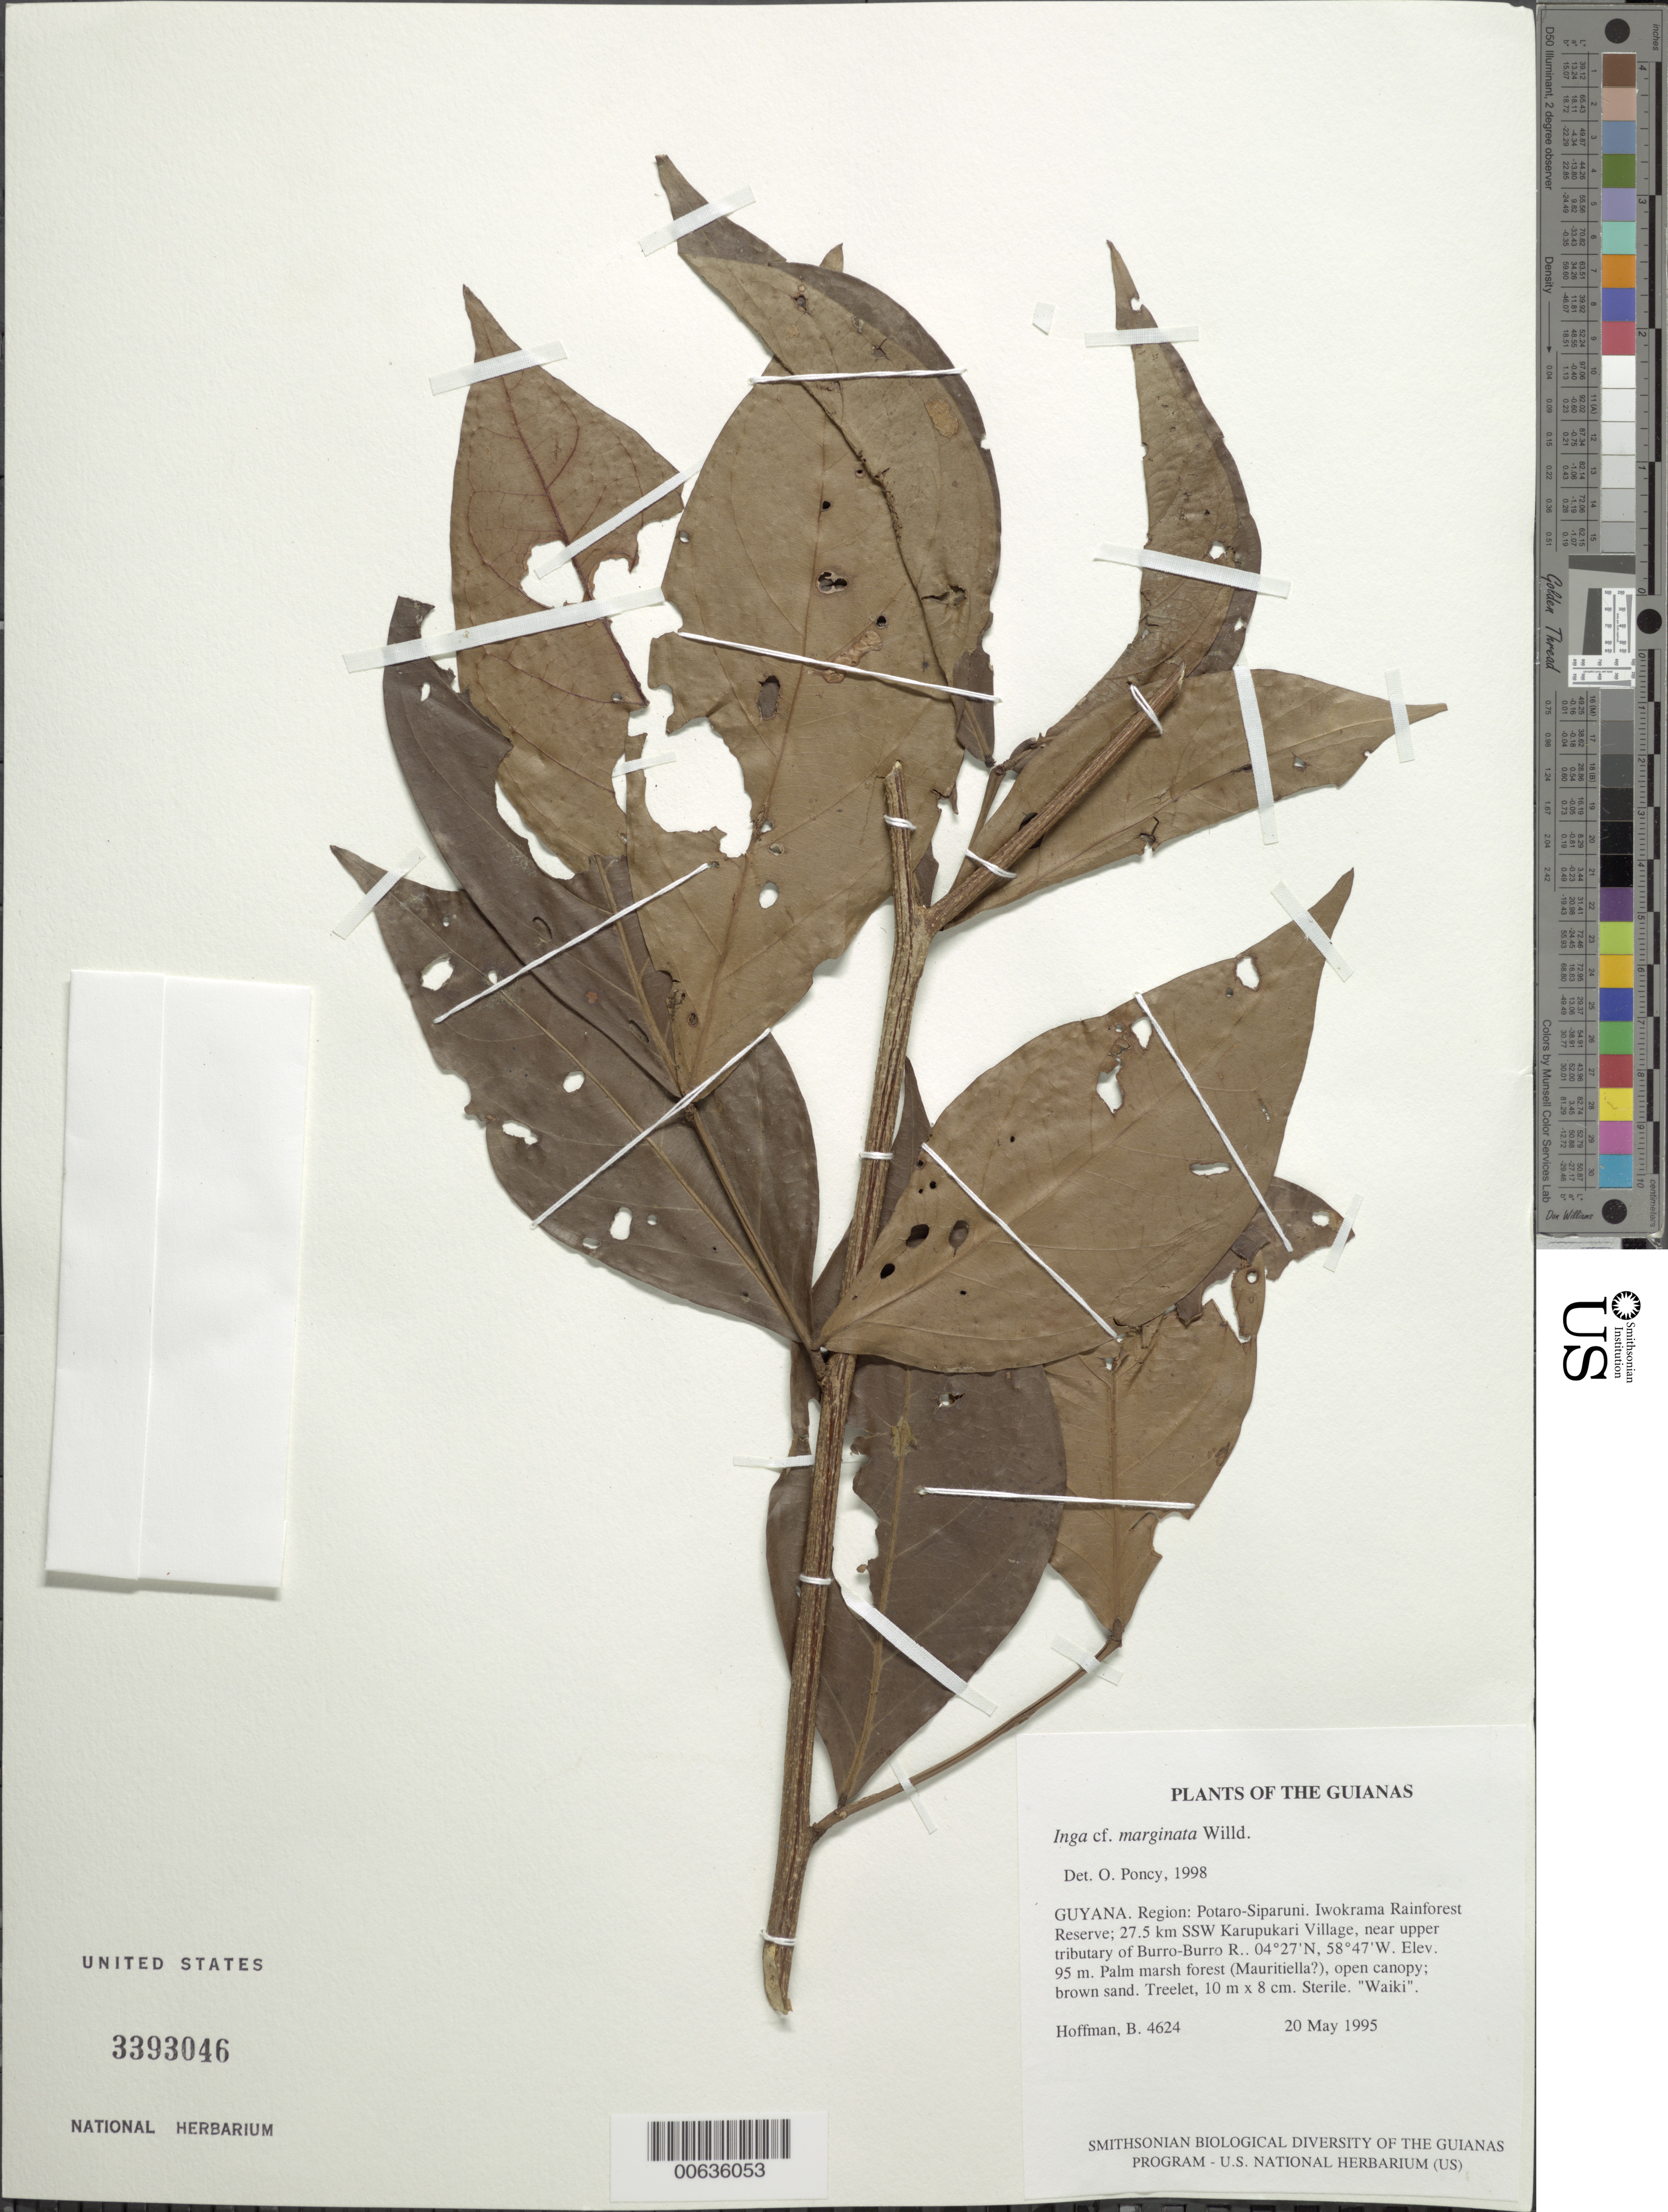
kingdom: Plantae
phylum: Tracheophyta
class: Magnoliopsida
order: Fabales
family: Fabaceae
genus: Inga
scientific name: Inga marginata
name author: Willd.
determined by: Poncy, O.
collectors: B. Hoffman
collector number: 4624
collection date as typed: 20 May 1995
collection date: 1995-05-20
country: Guyana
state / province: Potaro-Siparuni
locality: Iwokrama Rainforest Reserve; 27.5 km SSW of Karupukari Village, near upper tributary of Burro-Burro River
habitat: Palm marsh forest (Mauritiella), open canopy; brown sand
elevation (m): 95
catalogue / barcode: US 3393046